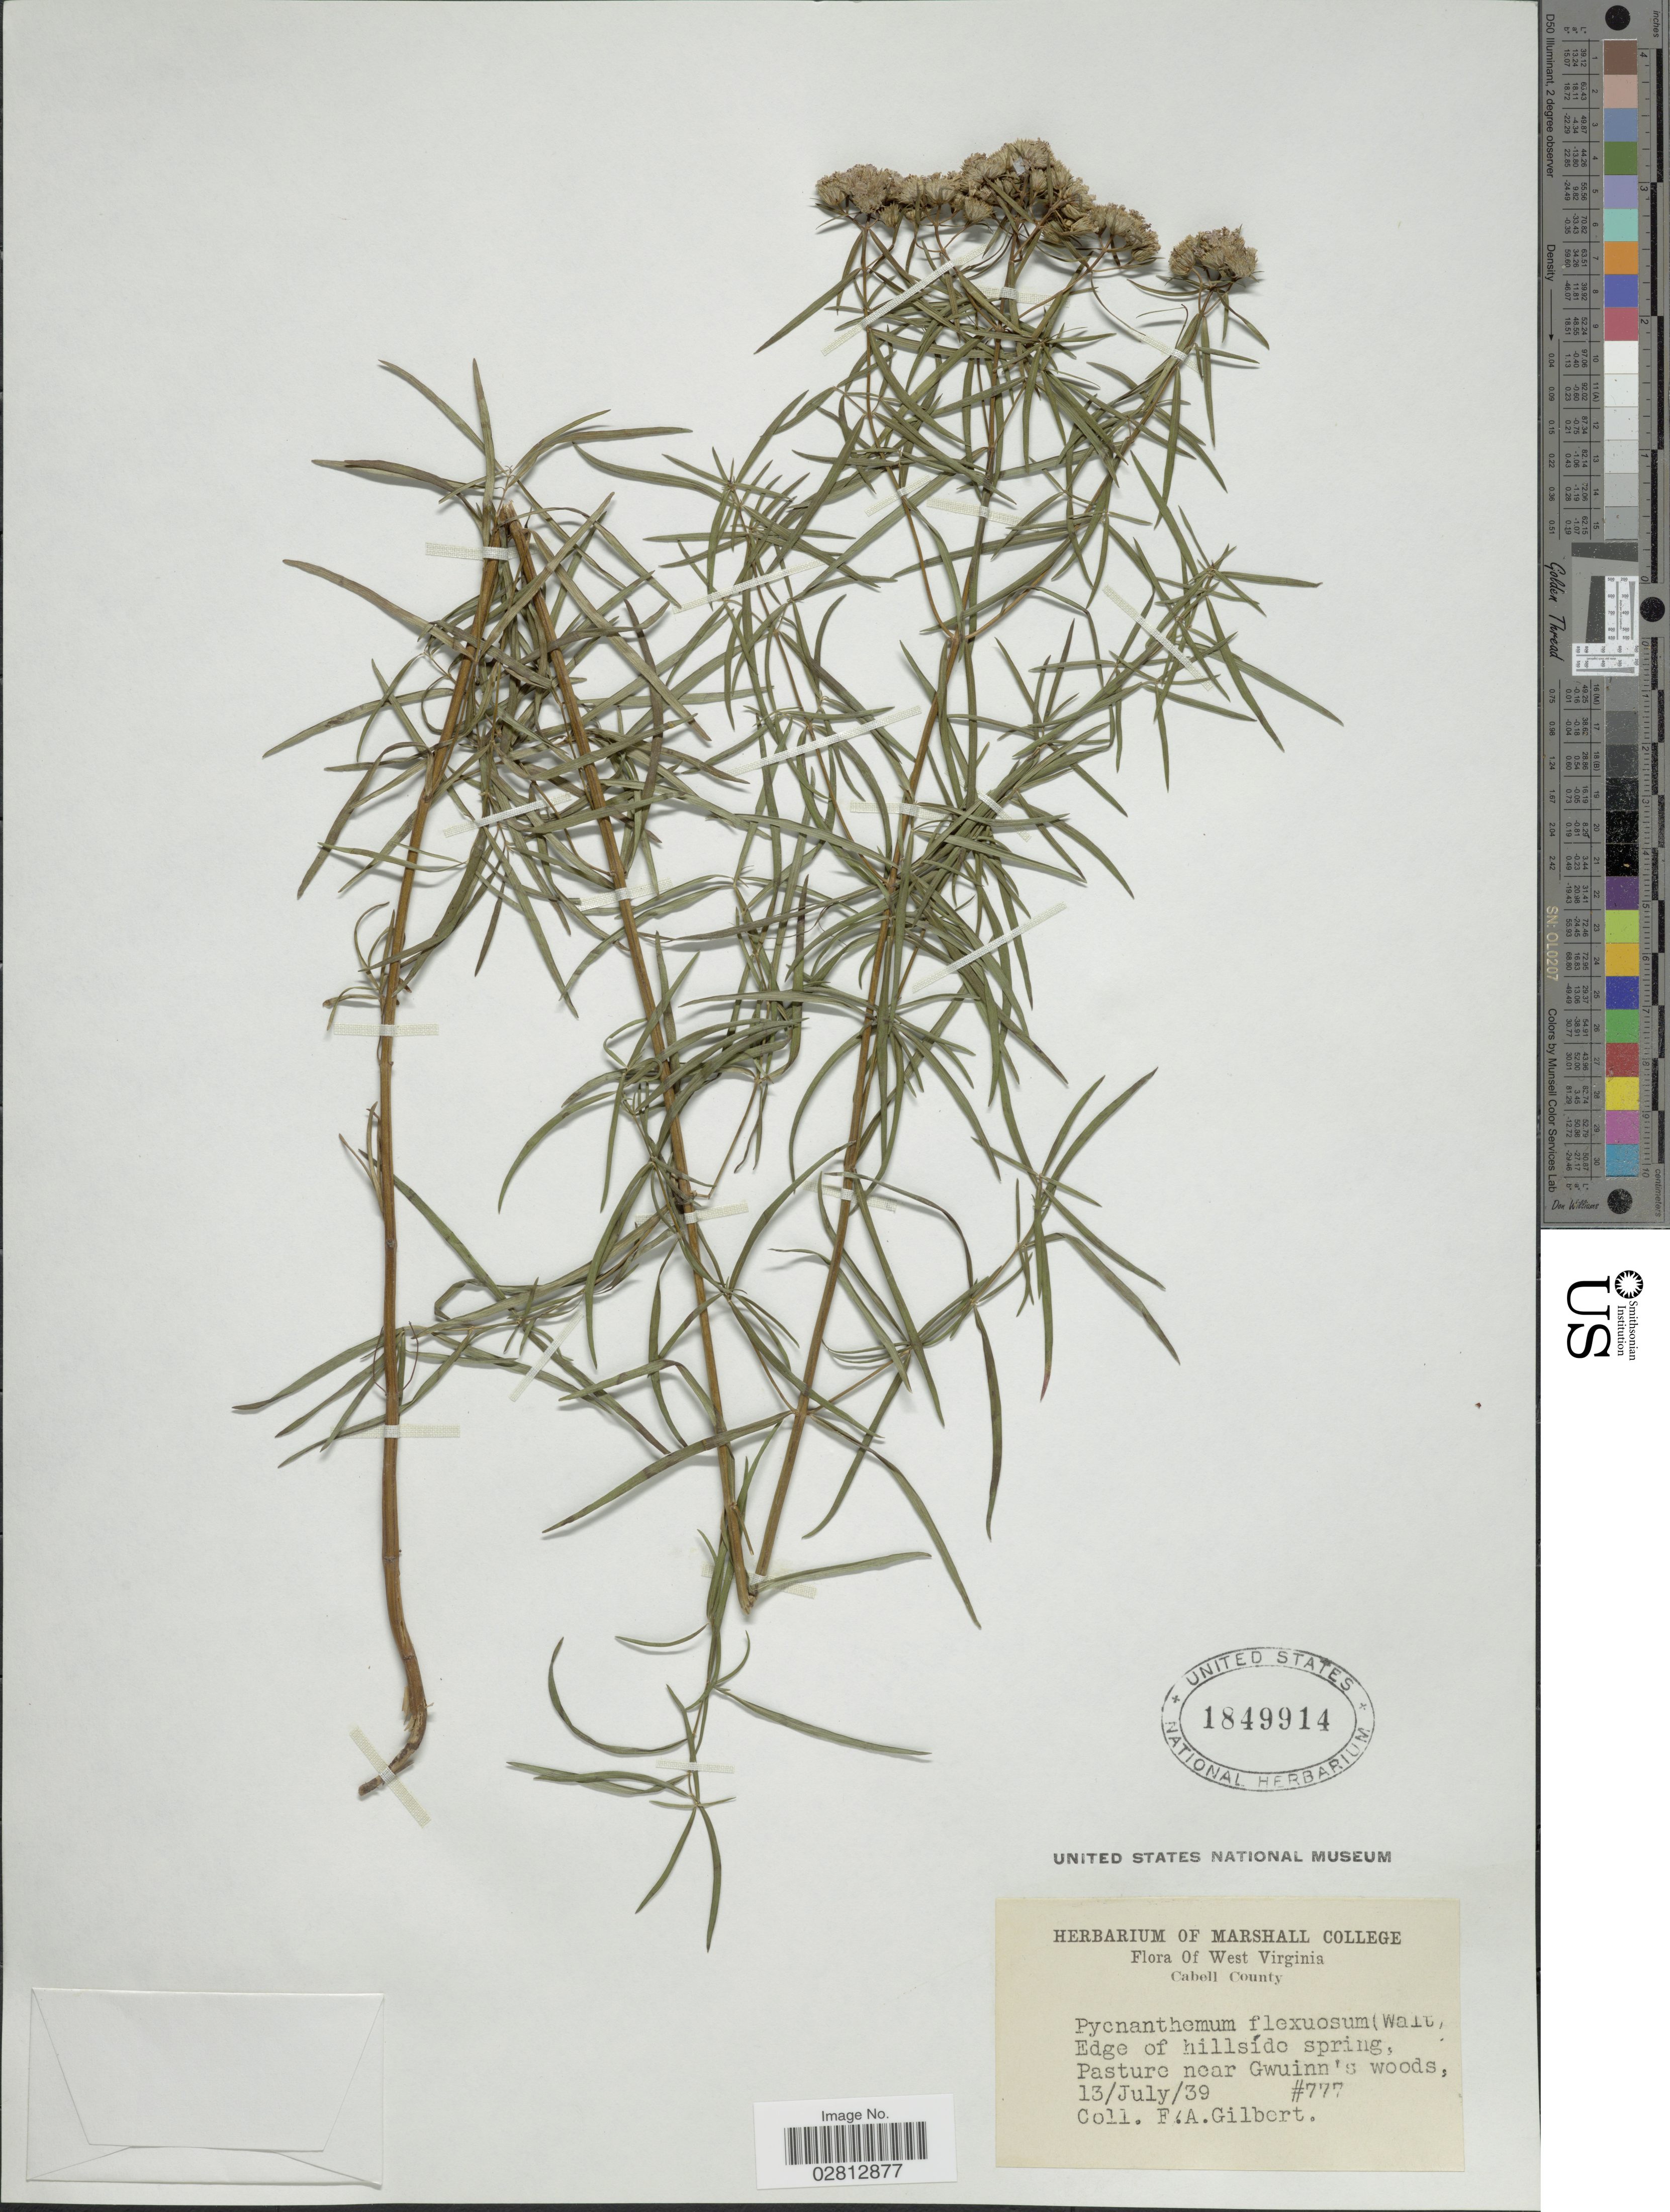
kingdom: Plantae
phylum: Tracheophyta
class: Magnoliopsida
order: Lamiales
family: Lamiaceae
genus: Pycnanthemum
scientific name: Pycnanthemum tenuifolium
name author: Schrad.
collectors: F. A. Gilbert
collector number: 777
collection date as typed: Transcribed d/m/y: 13/7/39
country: United States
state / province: West Virginia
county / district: Cabell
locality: Cabell County. Edge of hillside spring. Pasture near Gwuinn's woods.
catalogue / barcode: US 1849914